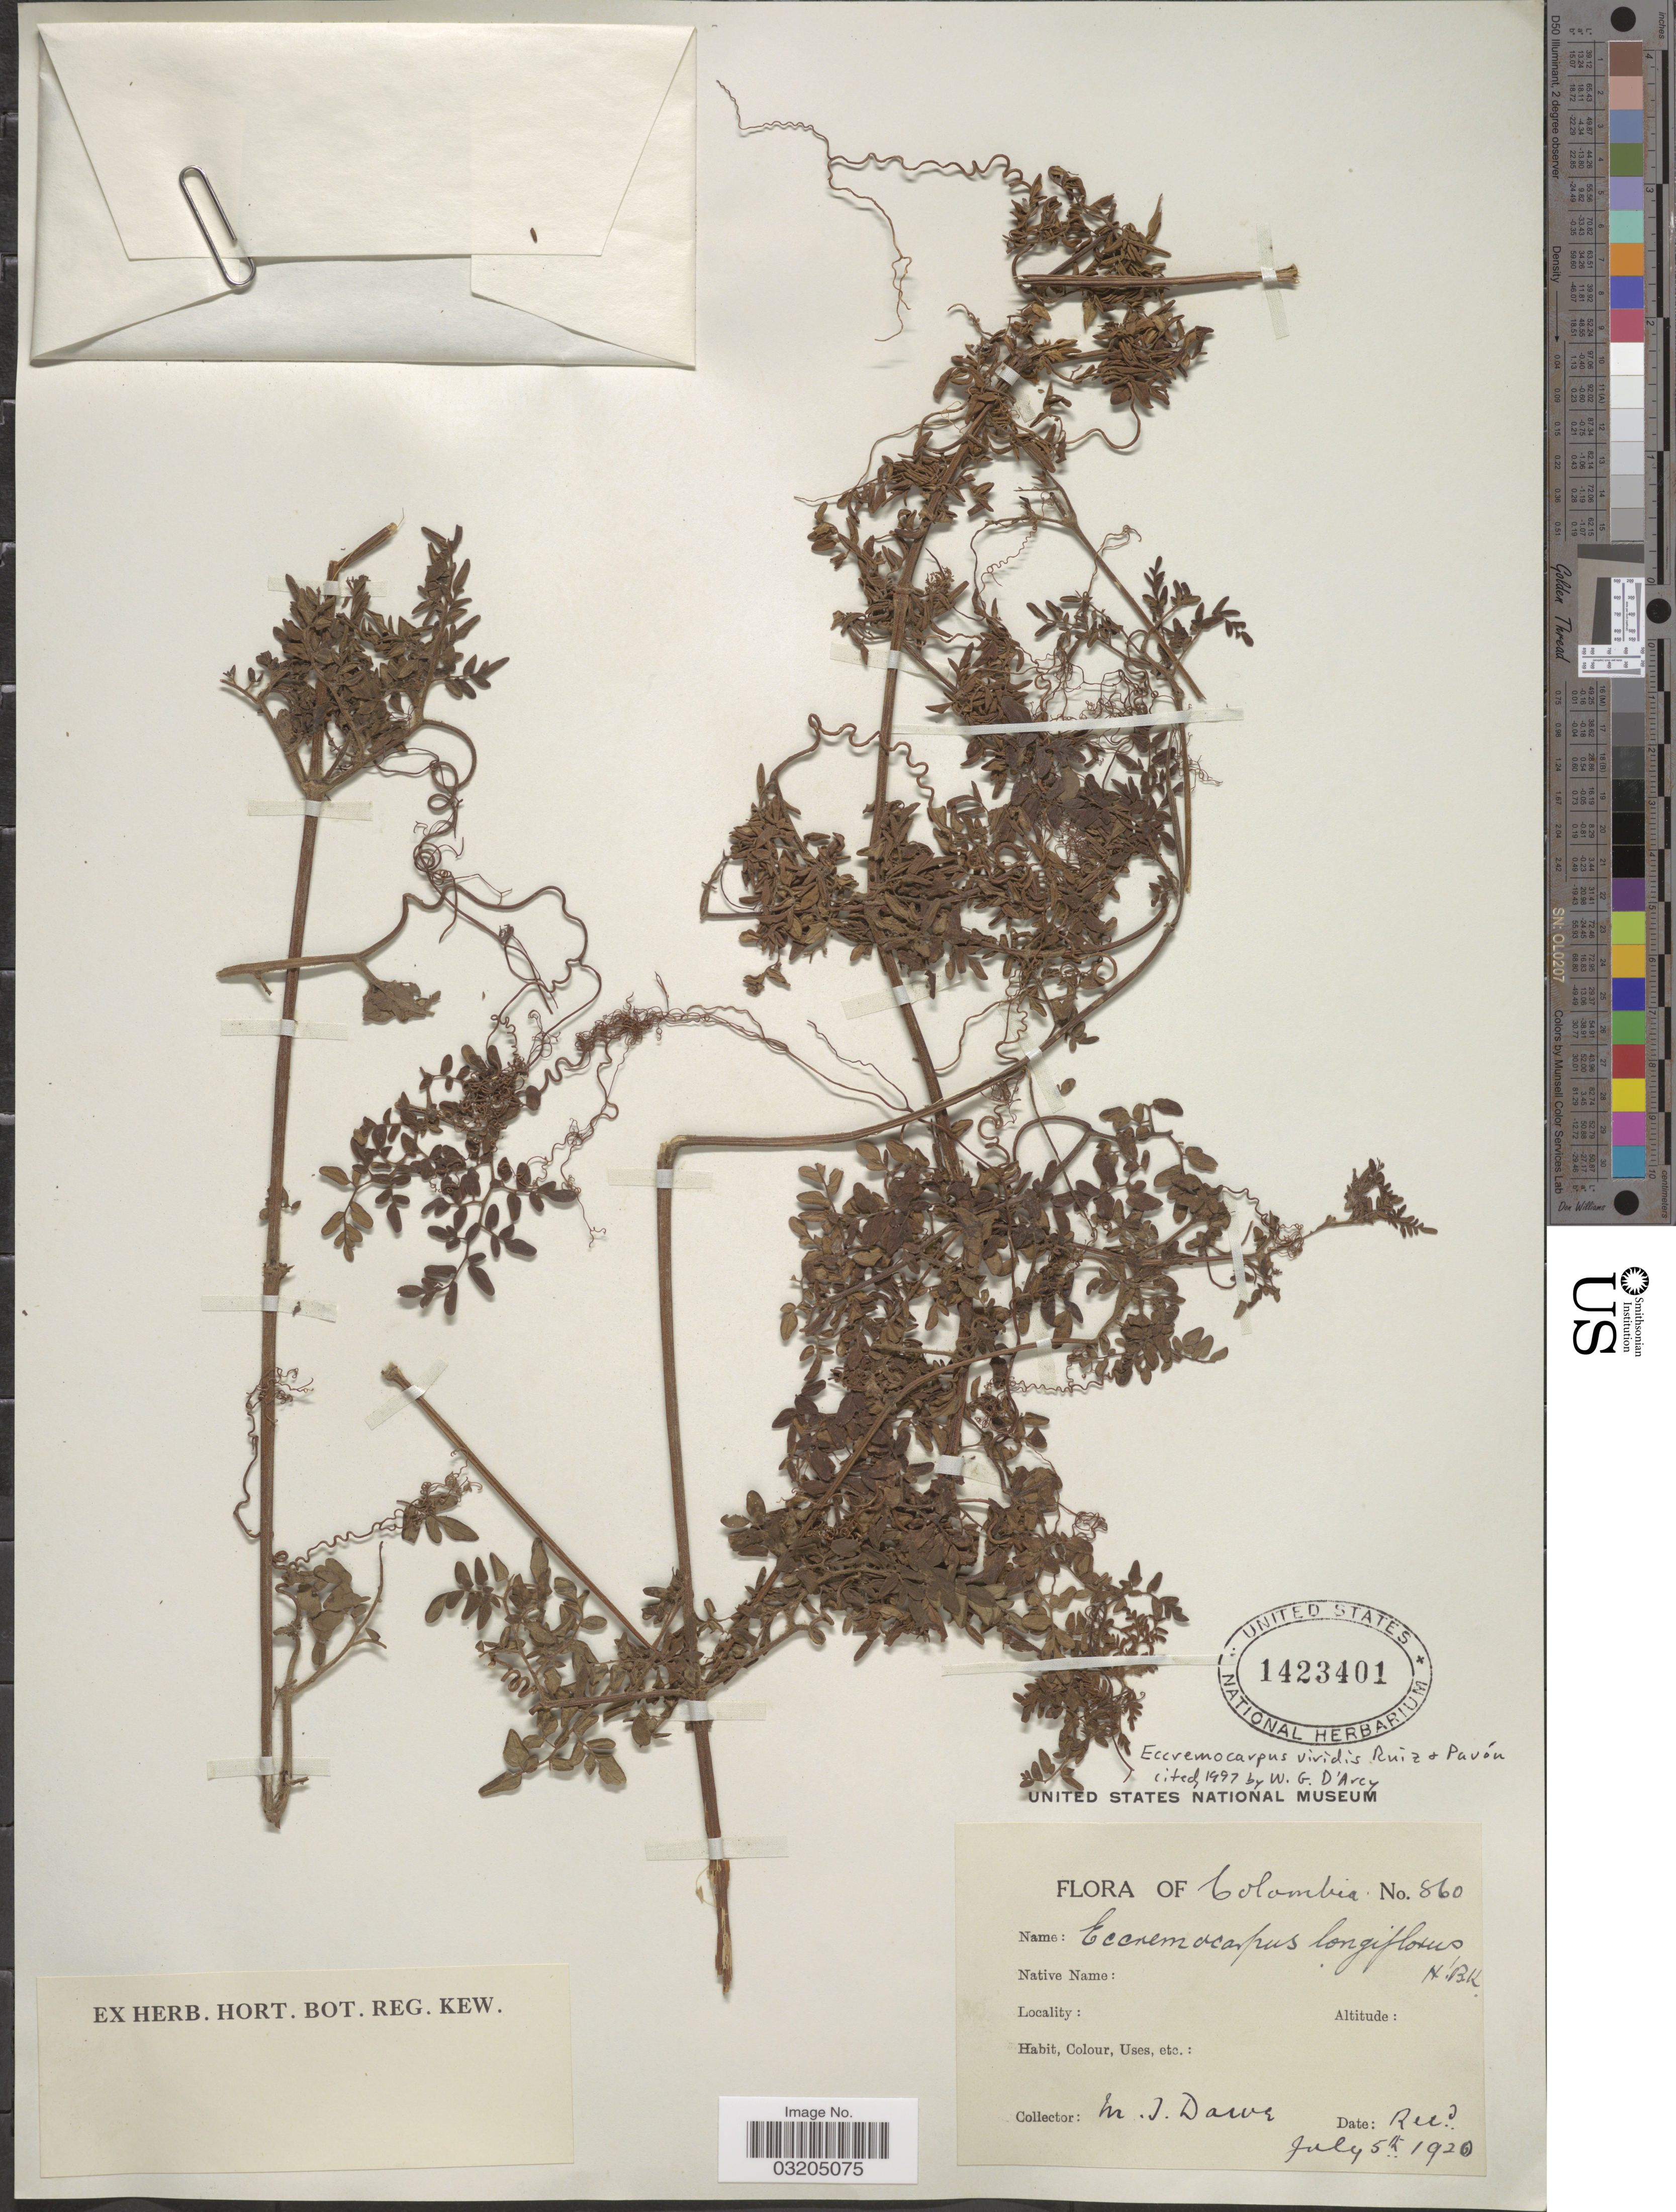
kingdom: Plantae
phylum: Tracheophyta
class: Magnoliopsida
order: Lamiales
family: Bignoniaceae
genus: Eccremocarpus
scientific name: Eccremocarpus viridis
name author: Ruiz & Pav.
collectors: M. T. Dawe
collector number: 860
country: Colombia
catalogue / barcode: US 1423401